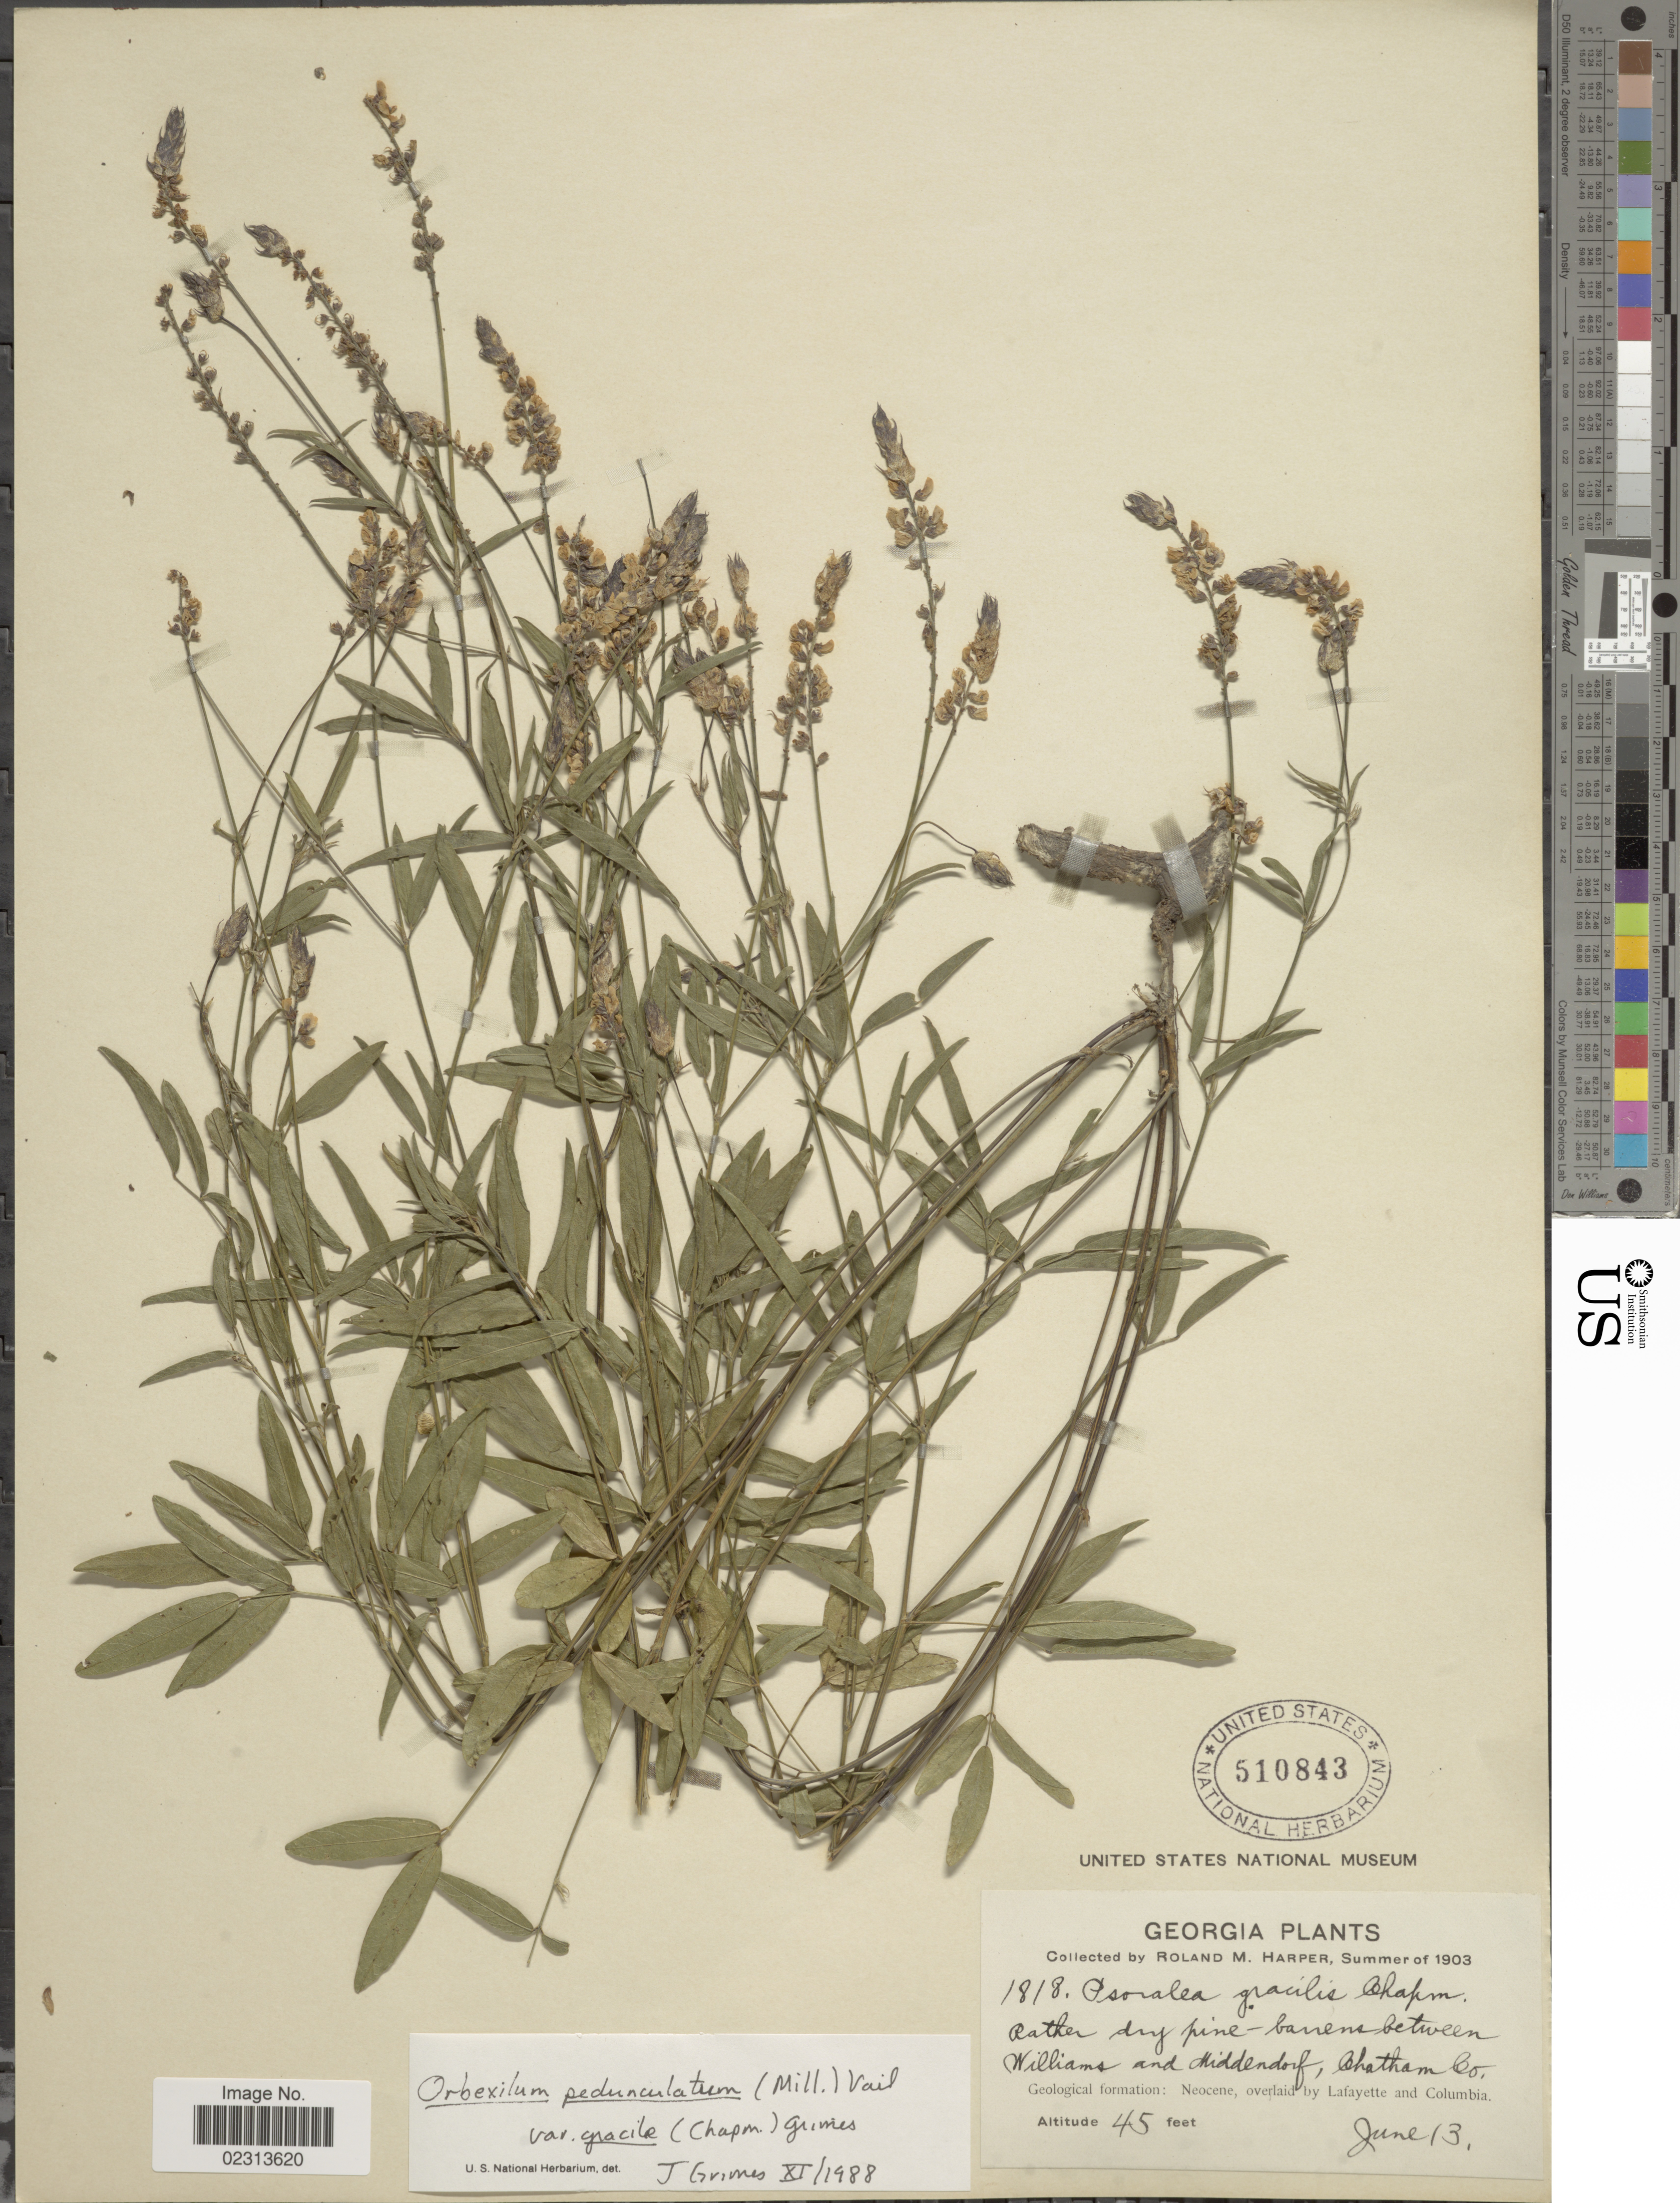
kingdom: Plantae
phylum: Tracheophyta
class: Magnoliopsida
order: Fabales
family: Fabaceae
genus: Orbexilum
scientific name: Orbexilum pedunculatum var. gracile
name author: (Torr. & A. Gray) J.W. Grimes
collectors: R. M. Harper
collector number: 1818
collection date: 1903-06-13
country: United States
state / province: Georgia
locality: Between Williams and Middendorf, Chatham Co.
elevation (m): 14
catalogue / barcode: US 510843